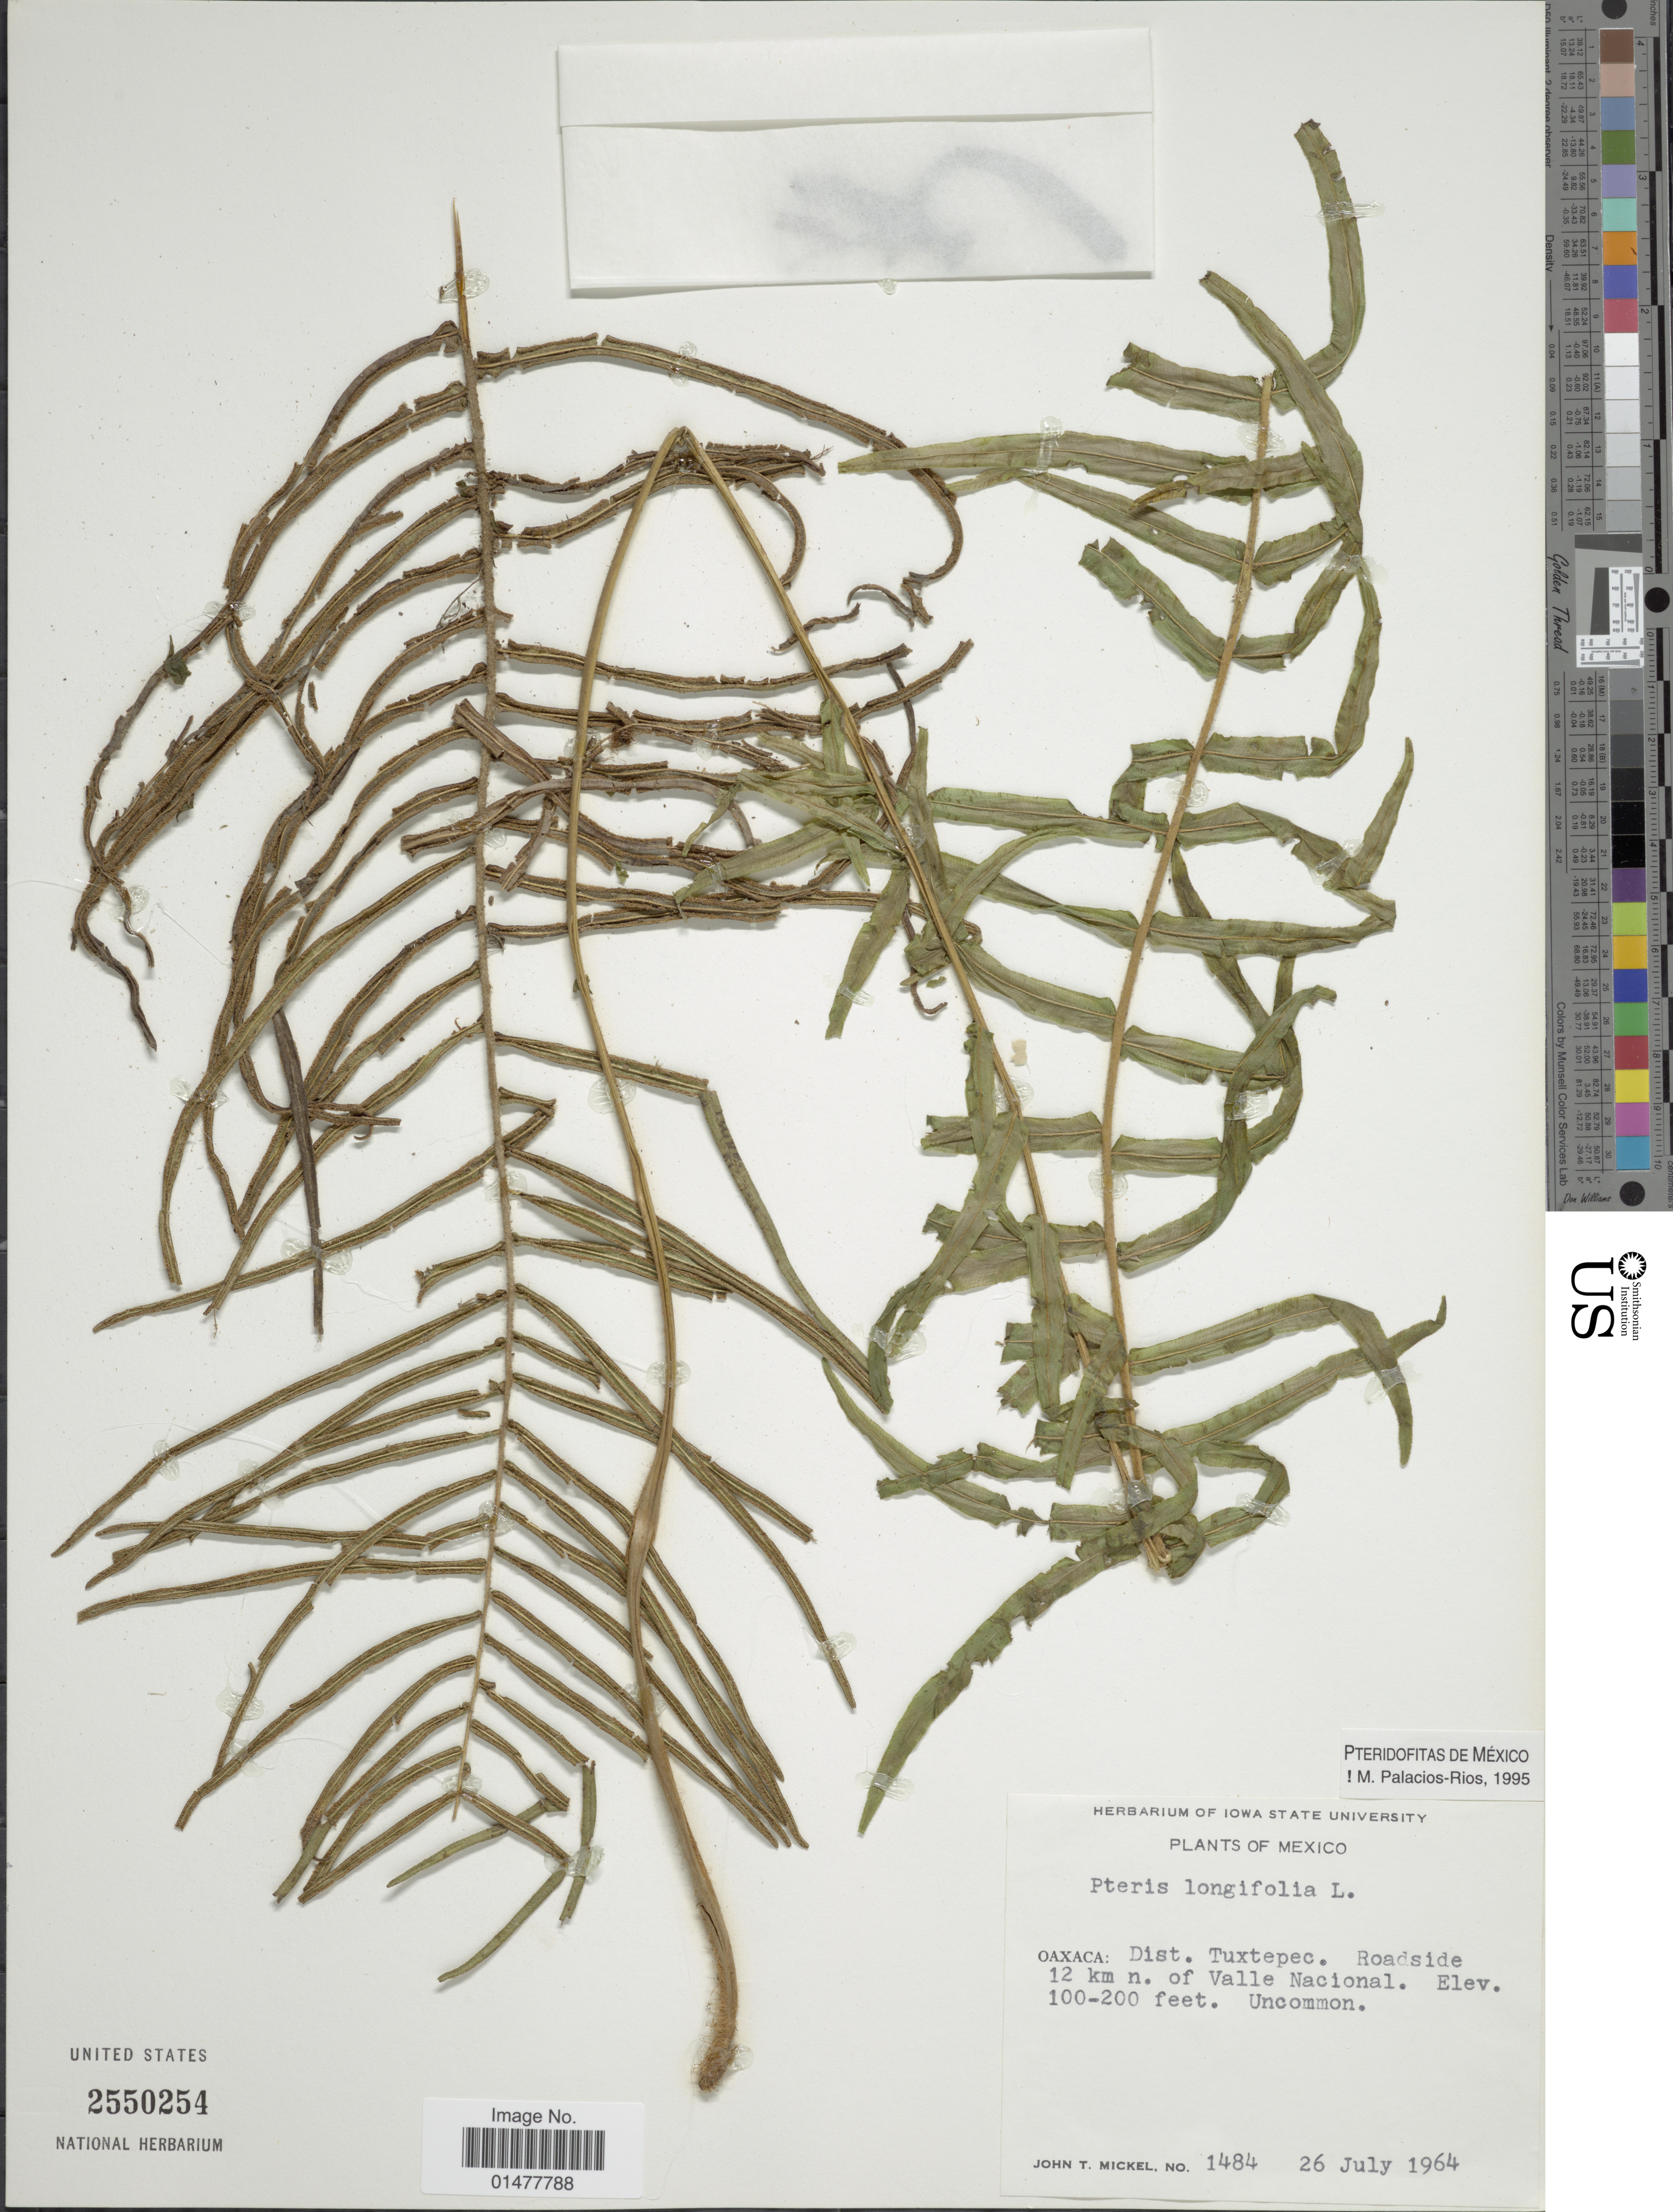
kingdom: Plantae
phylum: Tracheophyta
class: Polypodiopsida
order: Polypodiales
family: Pteridaceae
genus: Pteris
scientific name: Pteris longifolia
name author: L.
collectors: J. T. Mickel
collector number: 1484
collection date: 1964-07-26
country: Mexico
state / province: Oaxaca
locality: Dist. Tuxtepec. Roadside, 12 km n. of Valle Nacional.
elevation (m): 30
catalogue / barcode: US 2550254